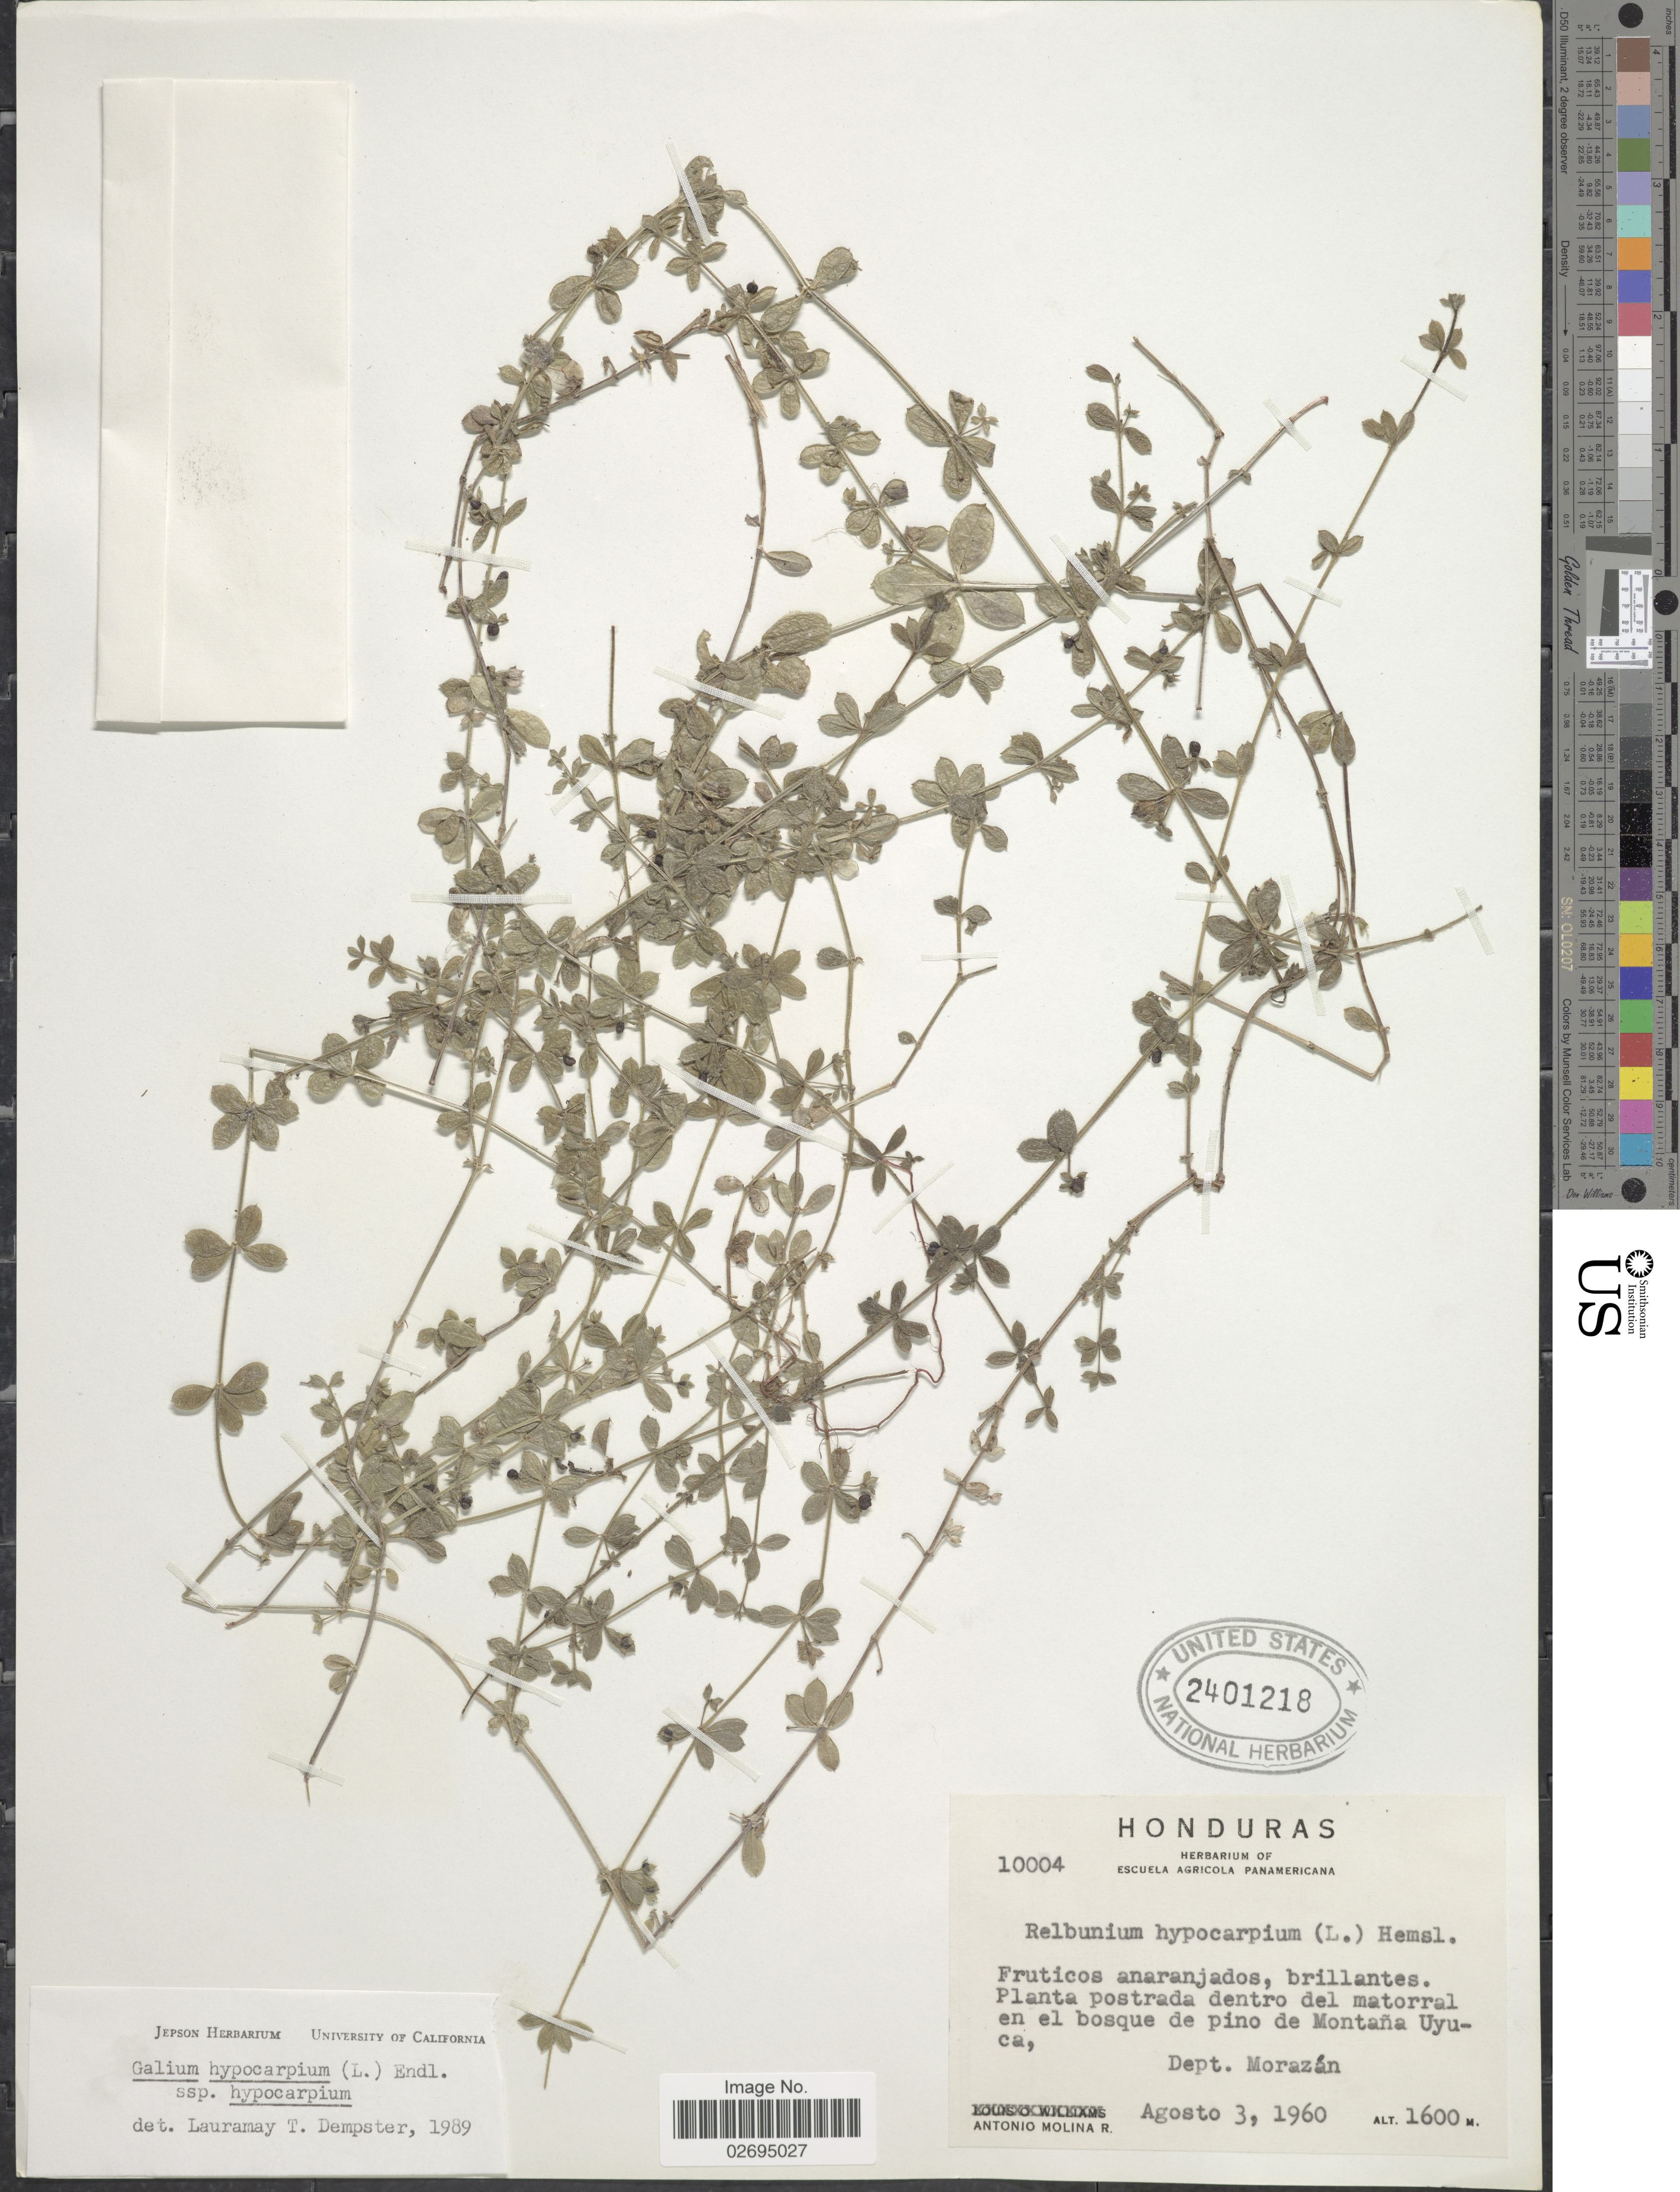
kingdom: Plantae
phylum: Tracheophyta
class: Magnoliopsida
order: Gentianales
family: Rubiaceae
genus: Galium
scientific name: Galium hypocarpium subsp. hypocarpium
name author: (L.) Endl. ex Griseb.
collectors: A. Molina R.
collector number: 10004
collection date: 1960-08-03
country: Honduras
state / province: Fco. Morazán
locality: Planta postrada dentro del matorral en el bosque de pino de Montaña Uyuca, Dept. Morazán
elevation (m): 1600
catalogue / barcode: US 2401218